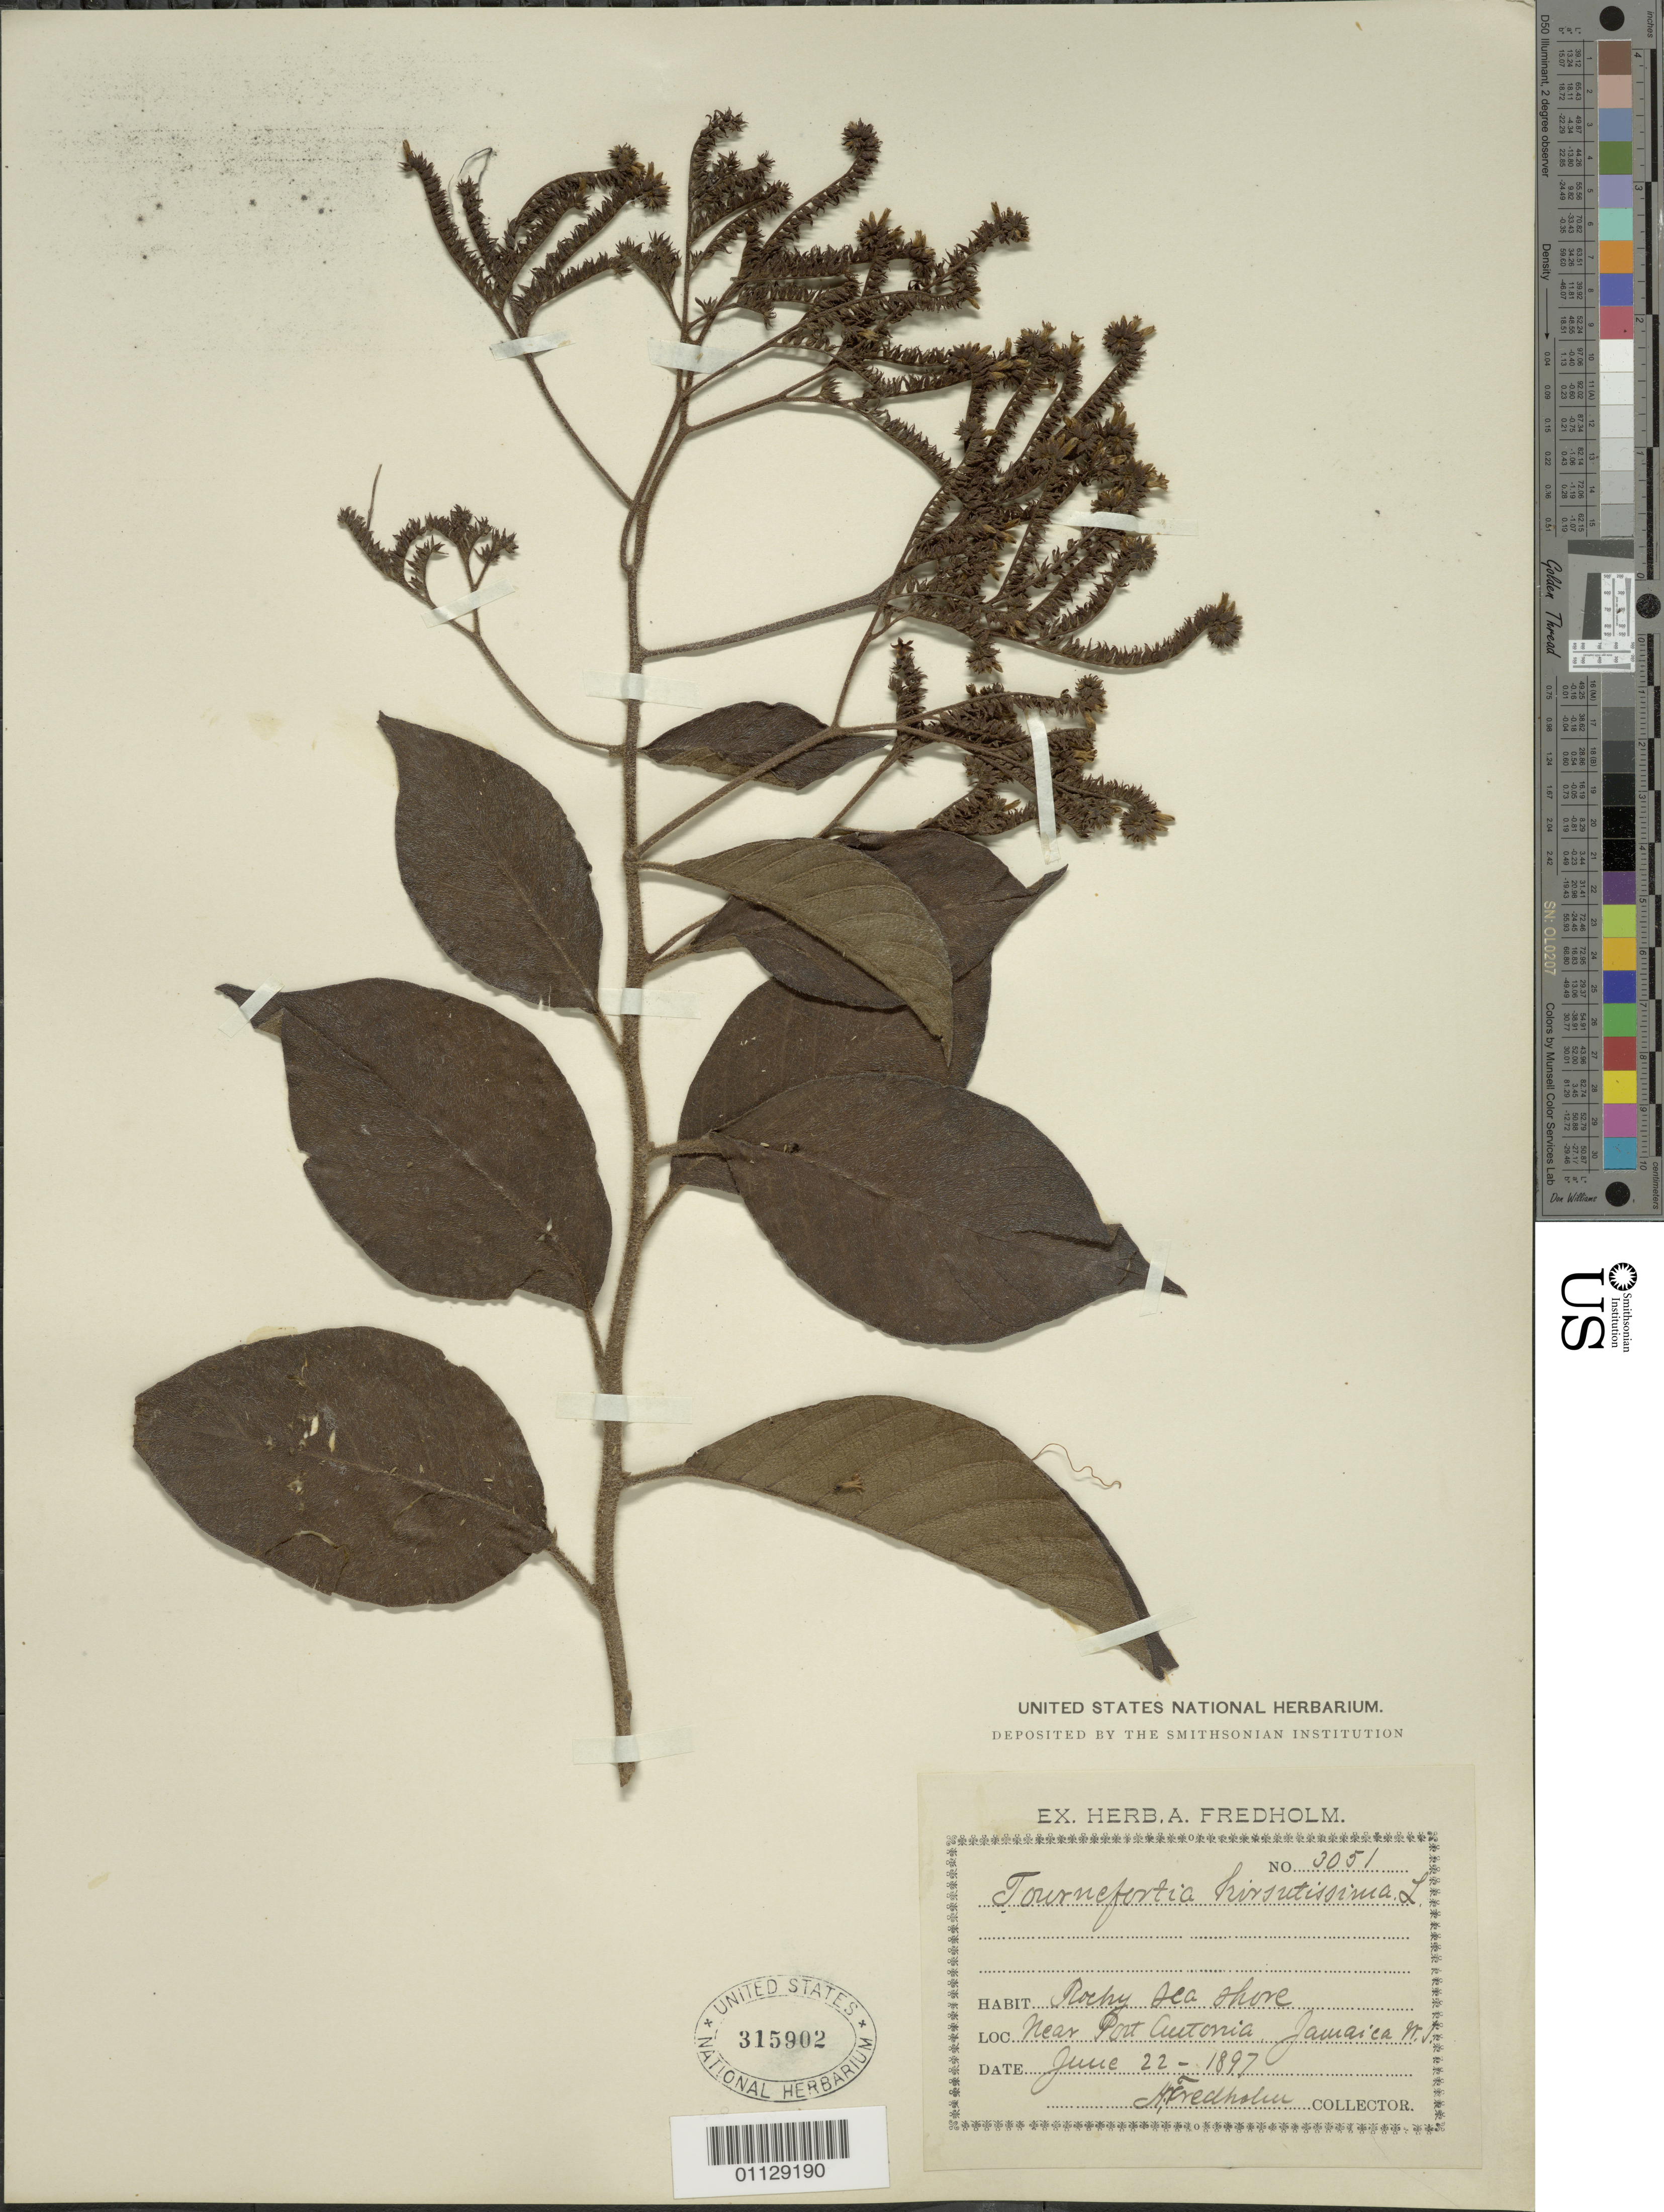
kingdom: Plantae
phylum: Tracheophyta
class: Magnoliopsida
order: Boraginales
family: Heliotropiaceae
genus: Tournefortia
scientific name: Tournefortia hirsutissima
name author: L.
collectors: A. Fredholm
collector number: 3051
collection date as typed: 22 Jun 1897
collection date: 1897-06-22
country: Jamaica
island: Jamaica I.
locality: Near Port Cutonia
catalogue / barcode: US 315902